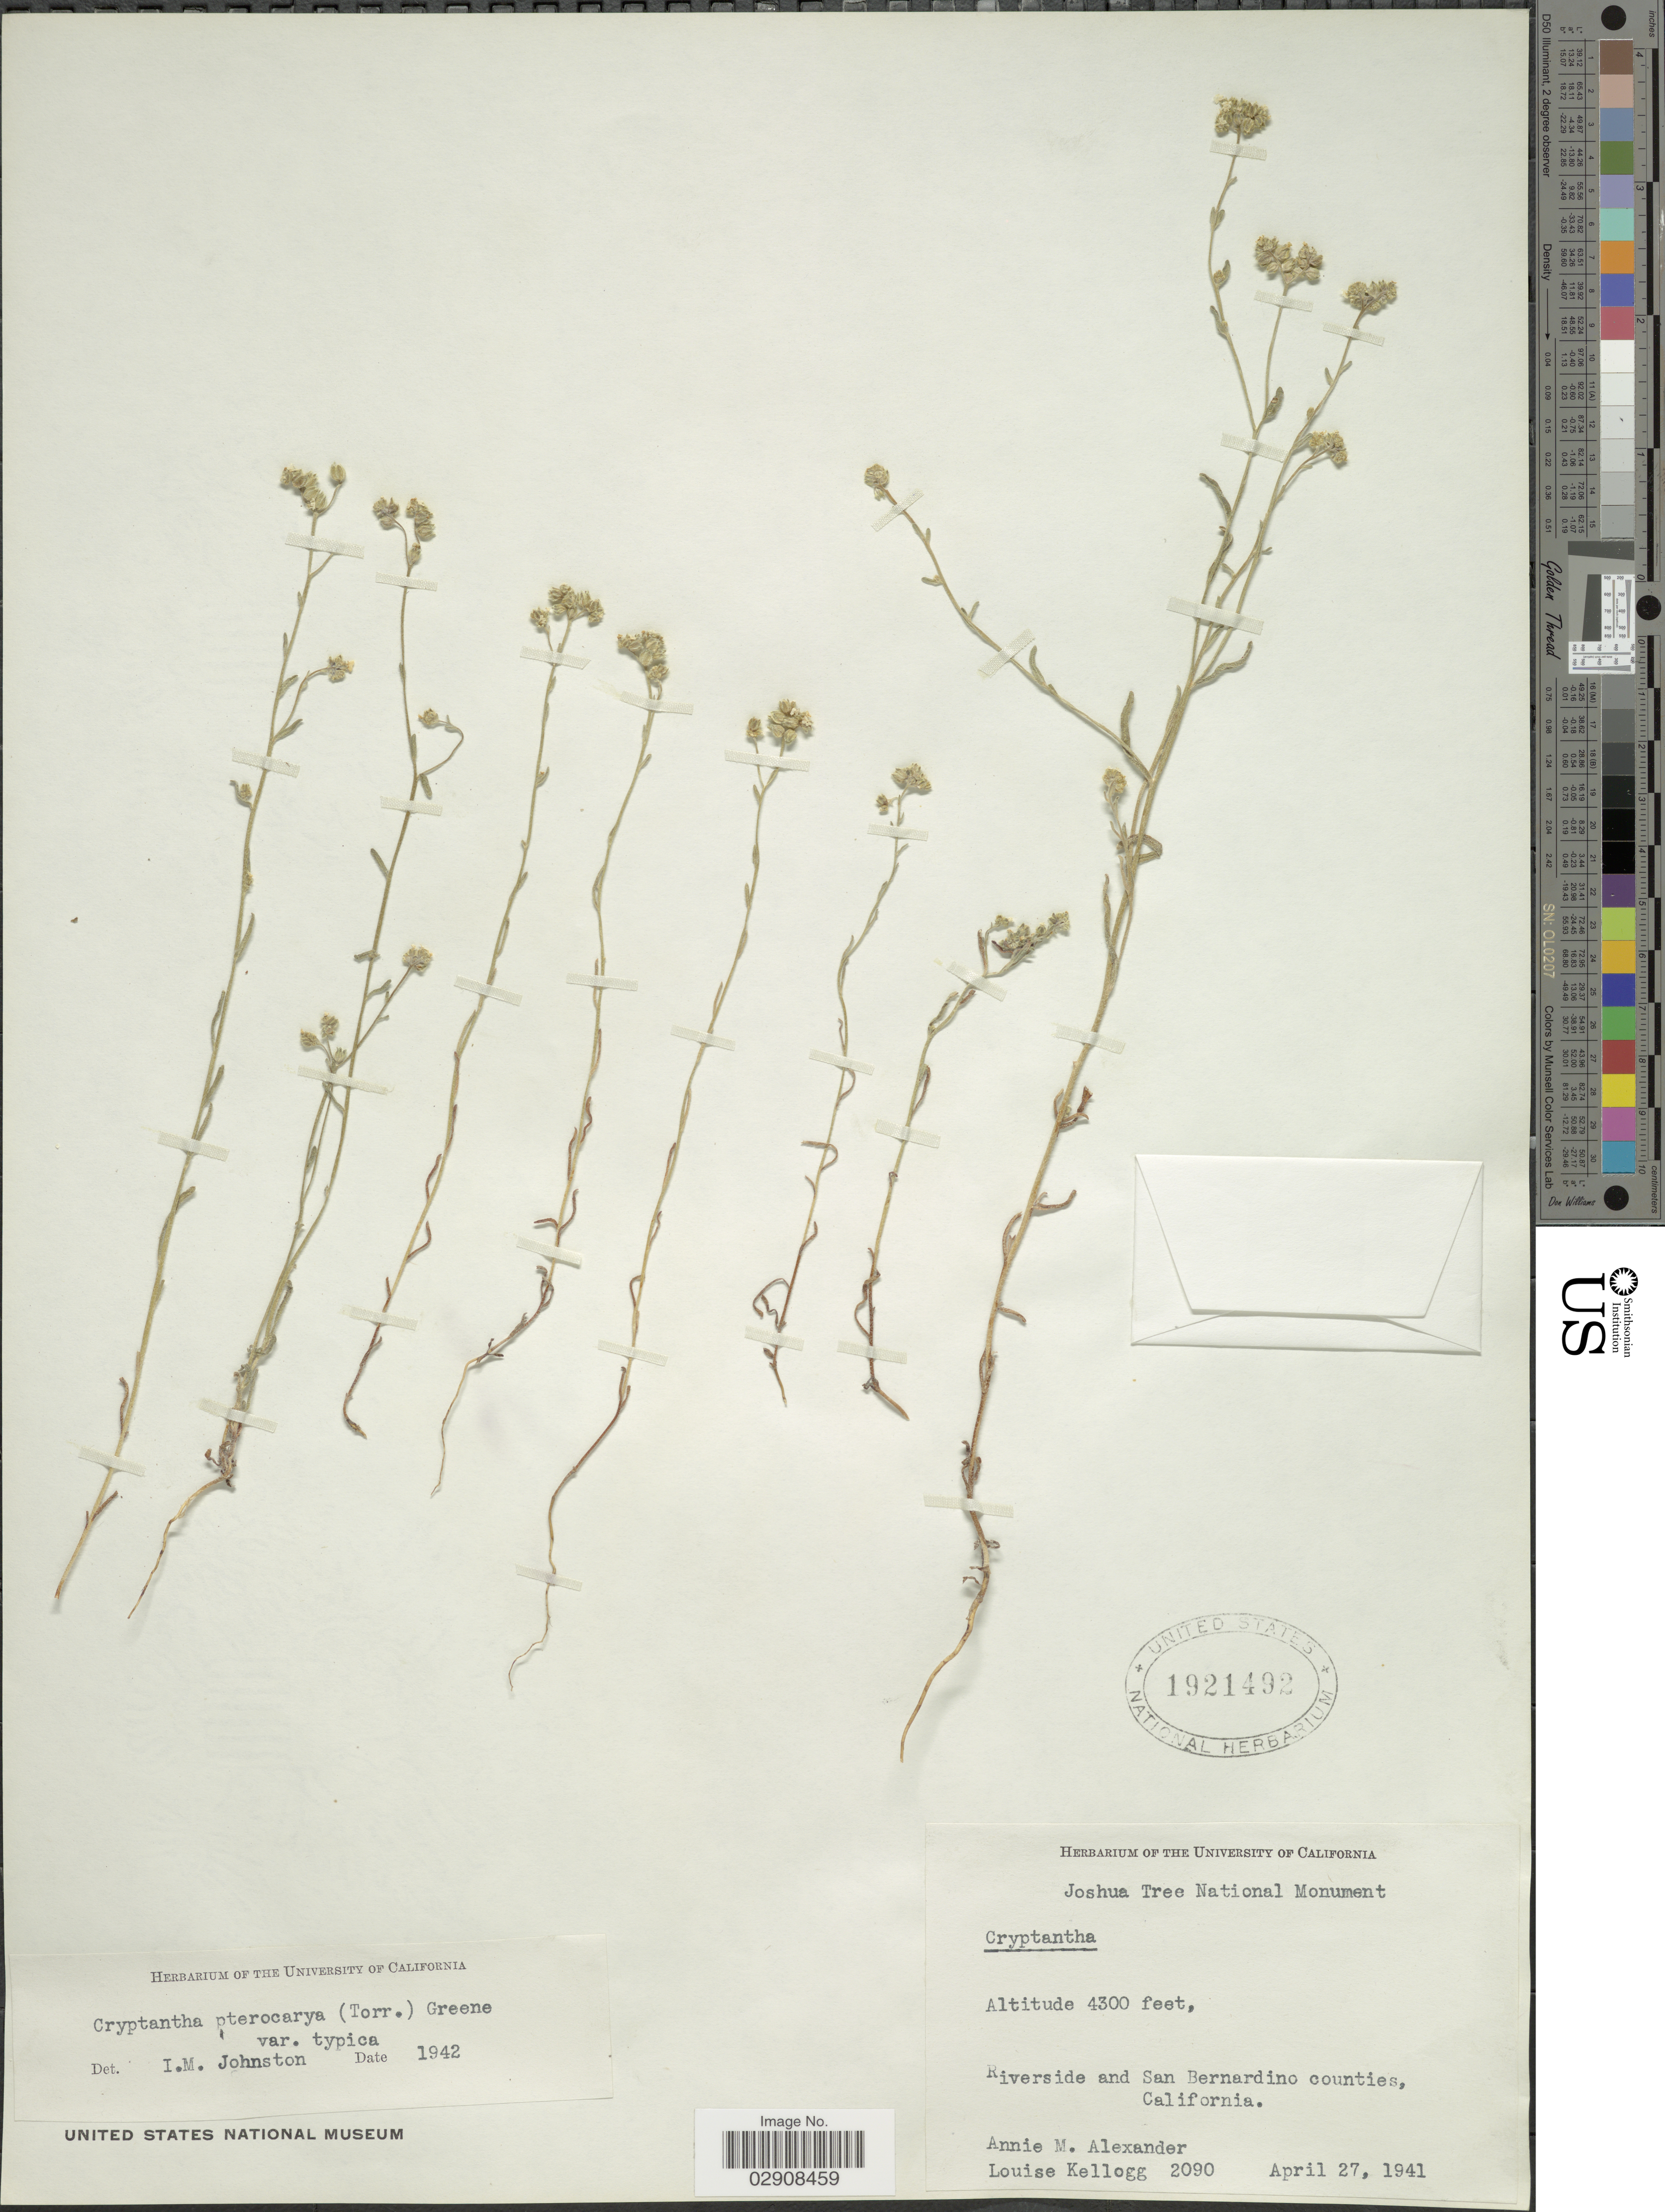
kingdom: Plantae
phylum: Tracheophyta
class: Magnoliopsida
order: Boraginales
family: Boraginaceae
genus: Cryptantha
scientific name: Cryptantha pterocarya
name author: (Torr.) Greene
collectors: A. M. Alexander & L. Kellog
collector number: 2090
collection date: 1941-04-27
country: United States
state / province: California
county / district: San Bernardino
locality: Riverside and San Bernardino counties.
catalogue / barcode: US 1921492